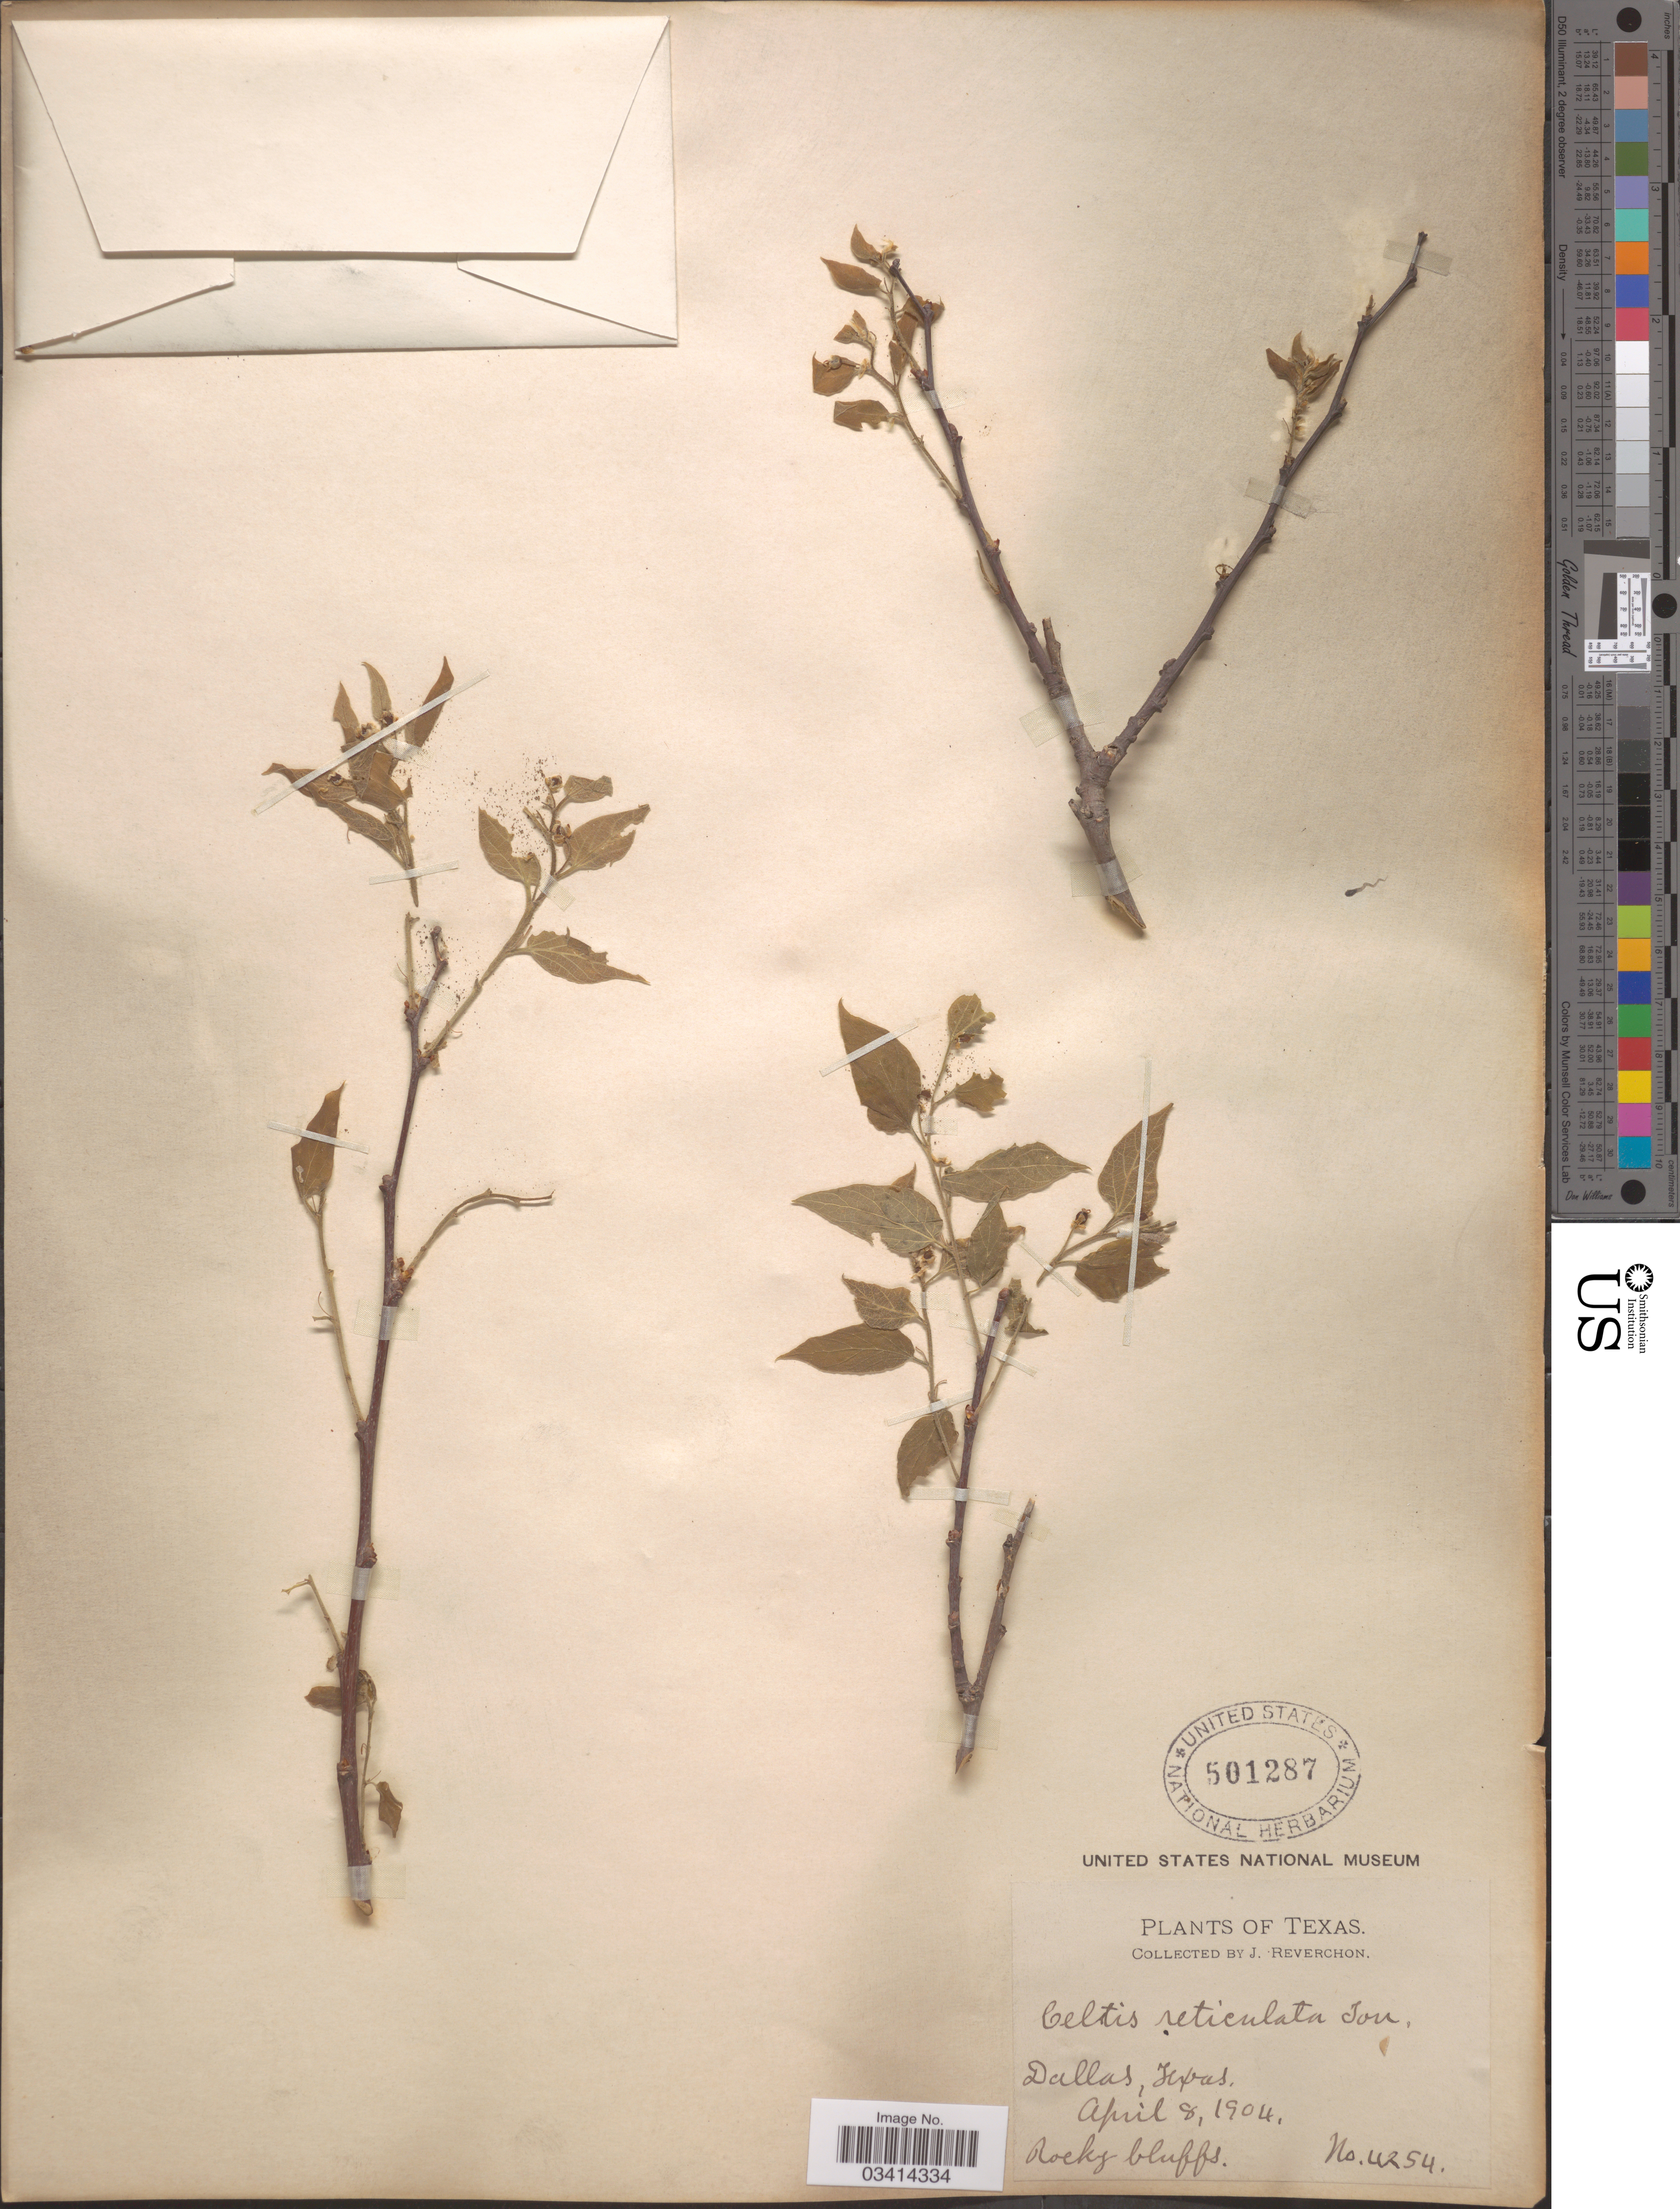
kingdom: Plantae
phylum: Tracheophyta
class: Magnoliopsida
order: Rosales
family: Cannabaceae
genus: Celtis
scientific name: Celtis reticulata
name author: Torr.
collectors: J. Reverchon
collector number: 4254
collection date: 1904-04-08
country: United States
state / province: Texas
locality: Dallas.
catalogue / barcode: US 501287